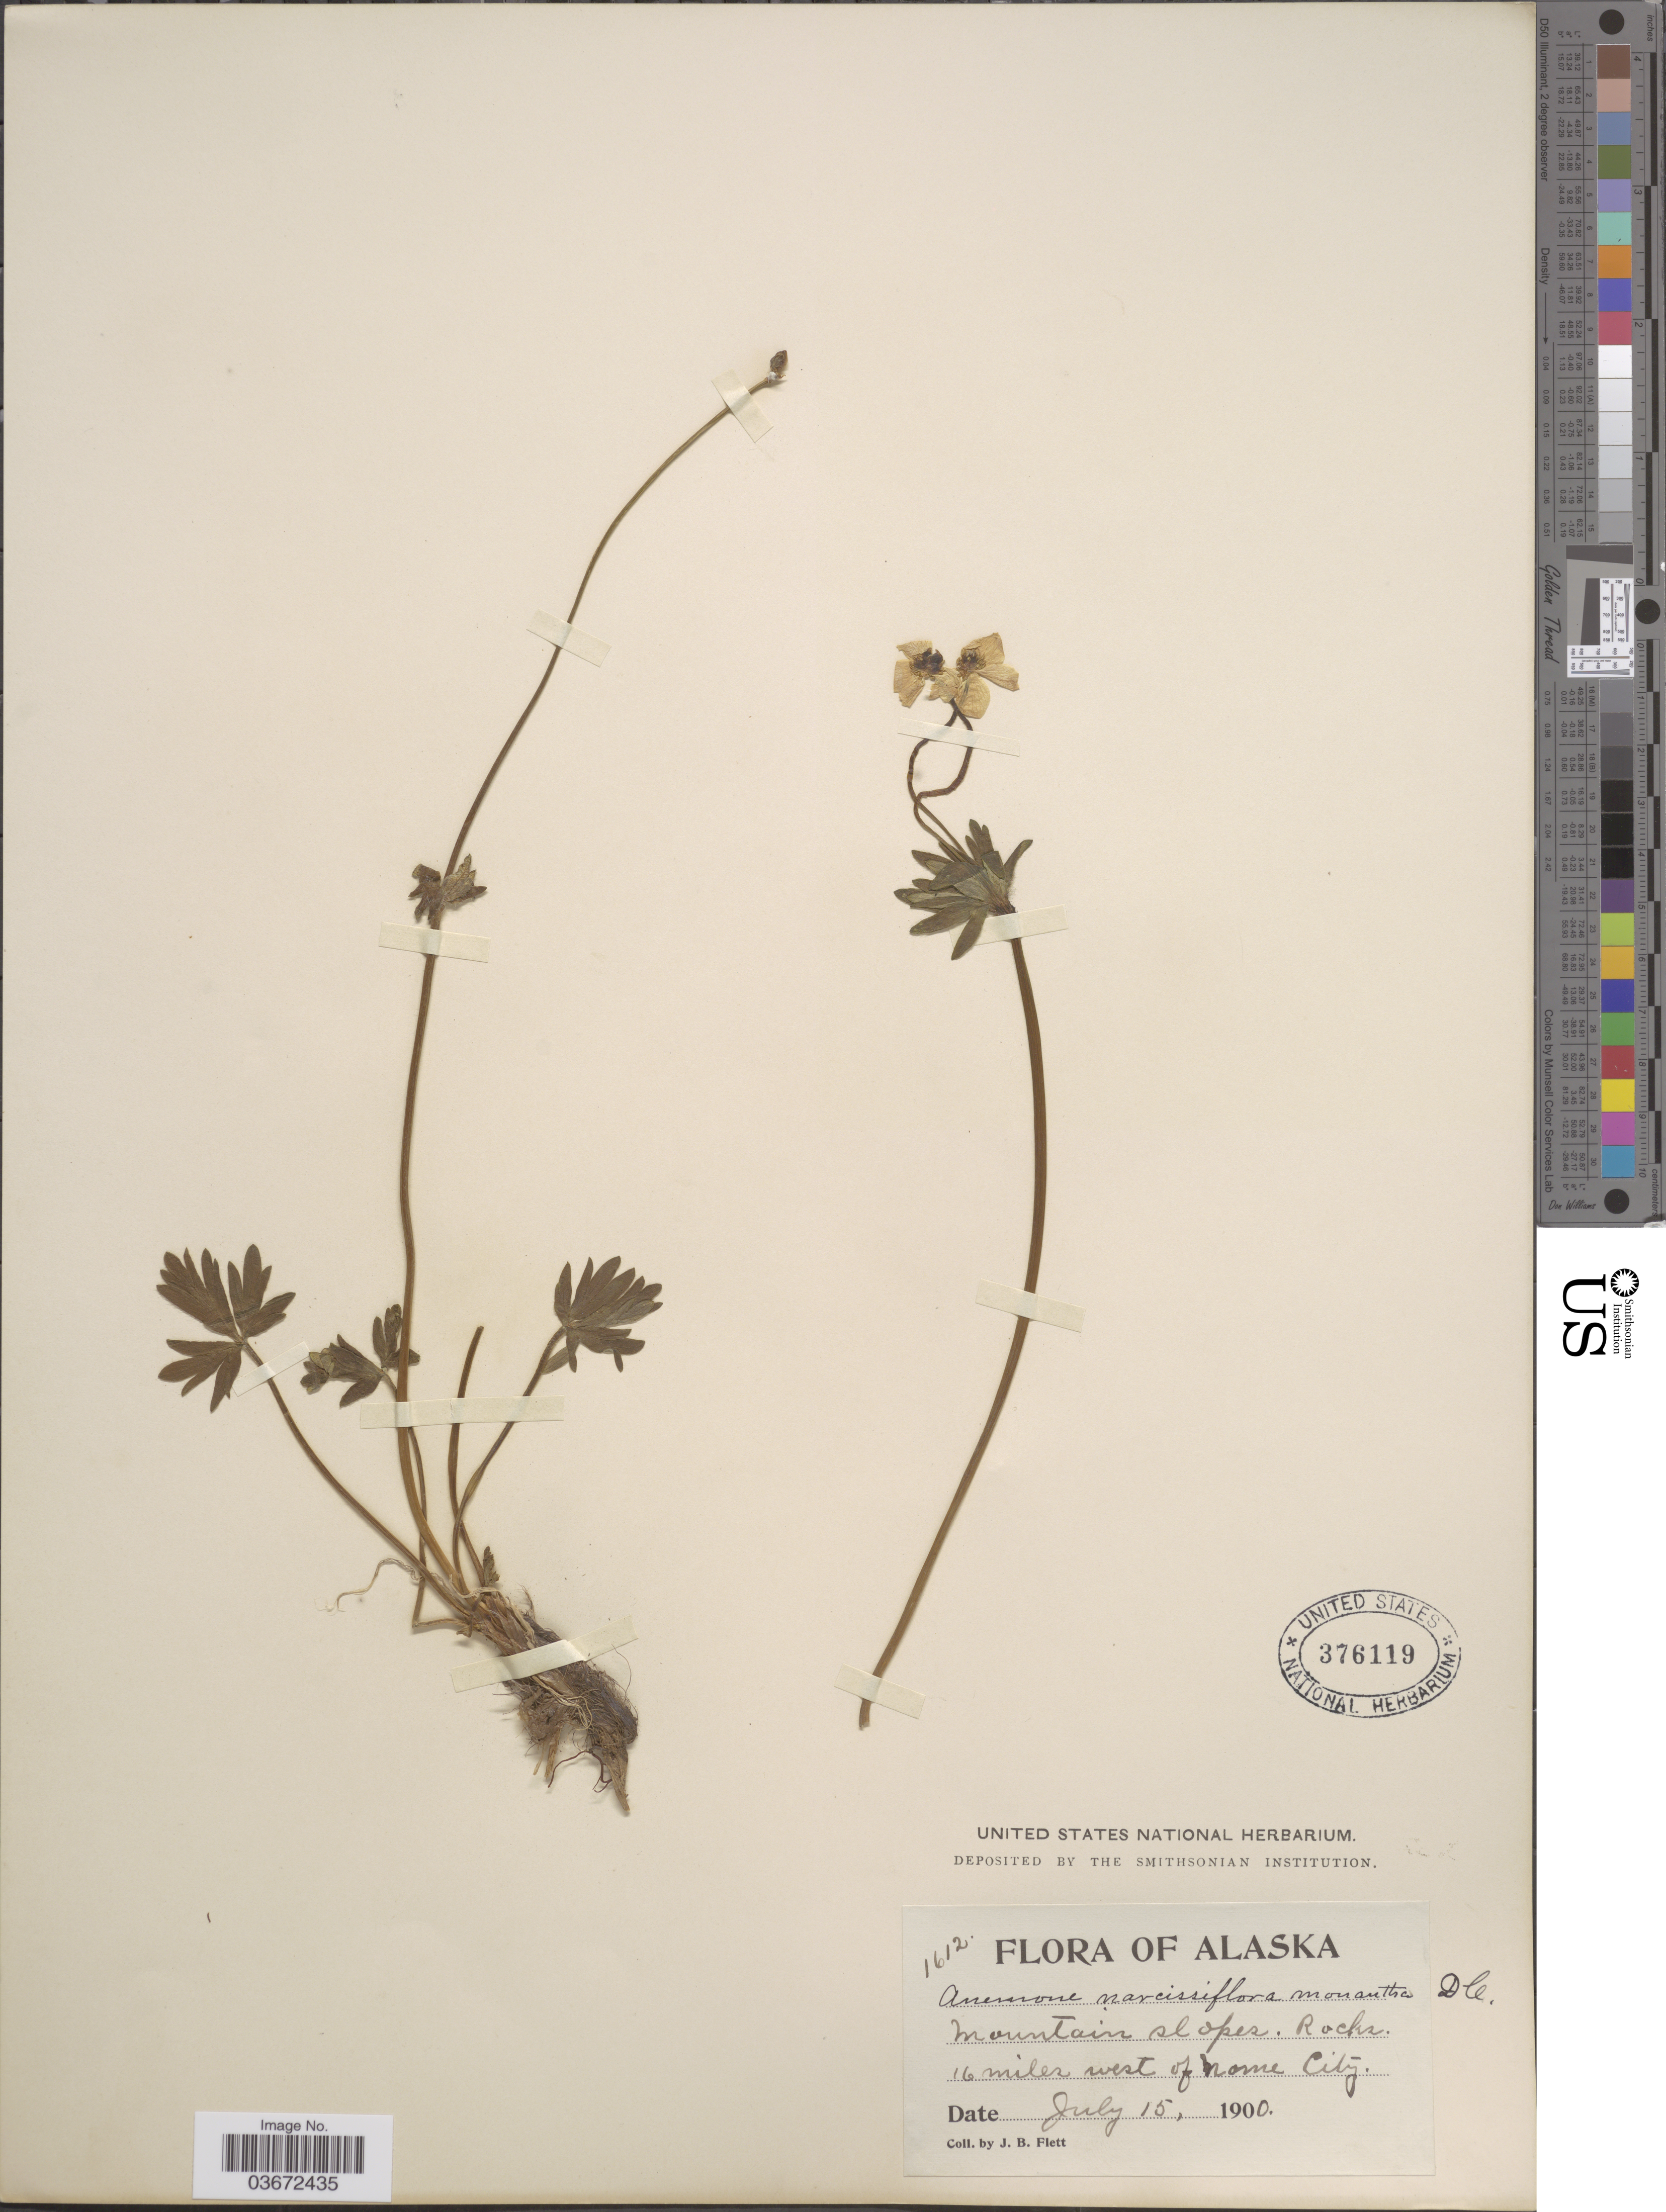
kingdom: Plantae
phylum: Tracheophyta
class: Magnoliopsida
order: Ranunculales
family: Ranunculaceae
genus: Anemone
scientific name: Anemone narcissiflora var. monantha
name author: DC.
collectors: J. Flett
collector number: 1612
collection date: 1900-07-15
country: United States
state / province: Alaska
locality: Mountain slopes. Rocks. 16 miles west of Nome City.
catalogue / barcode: US 376119